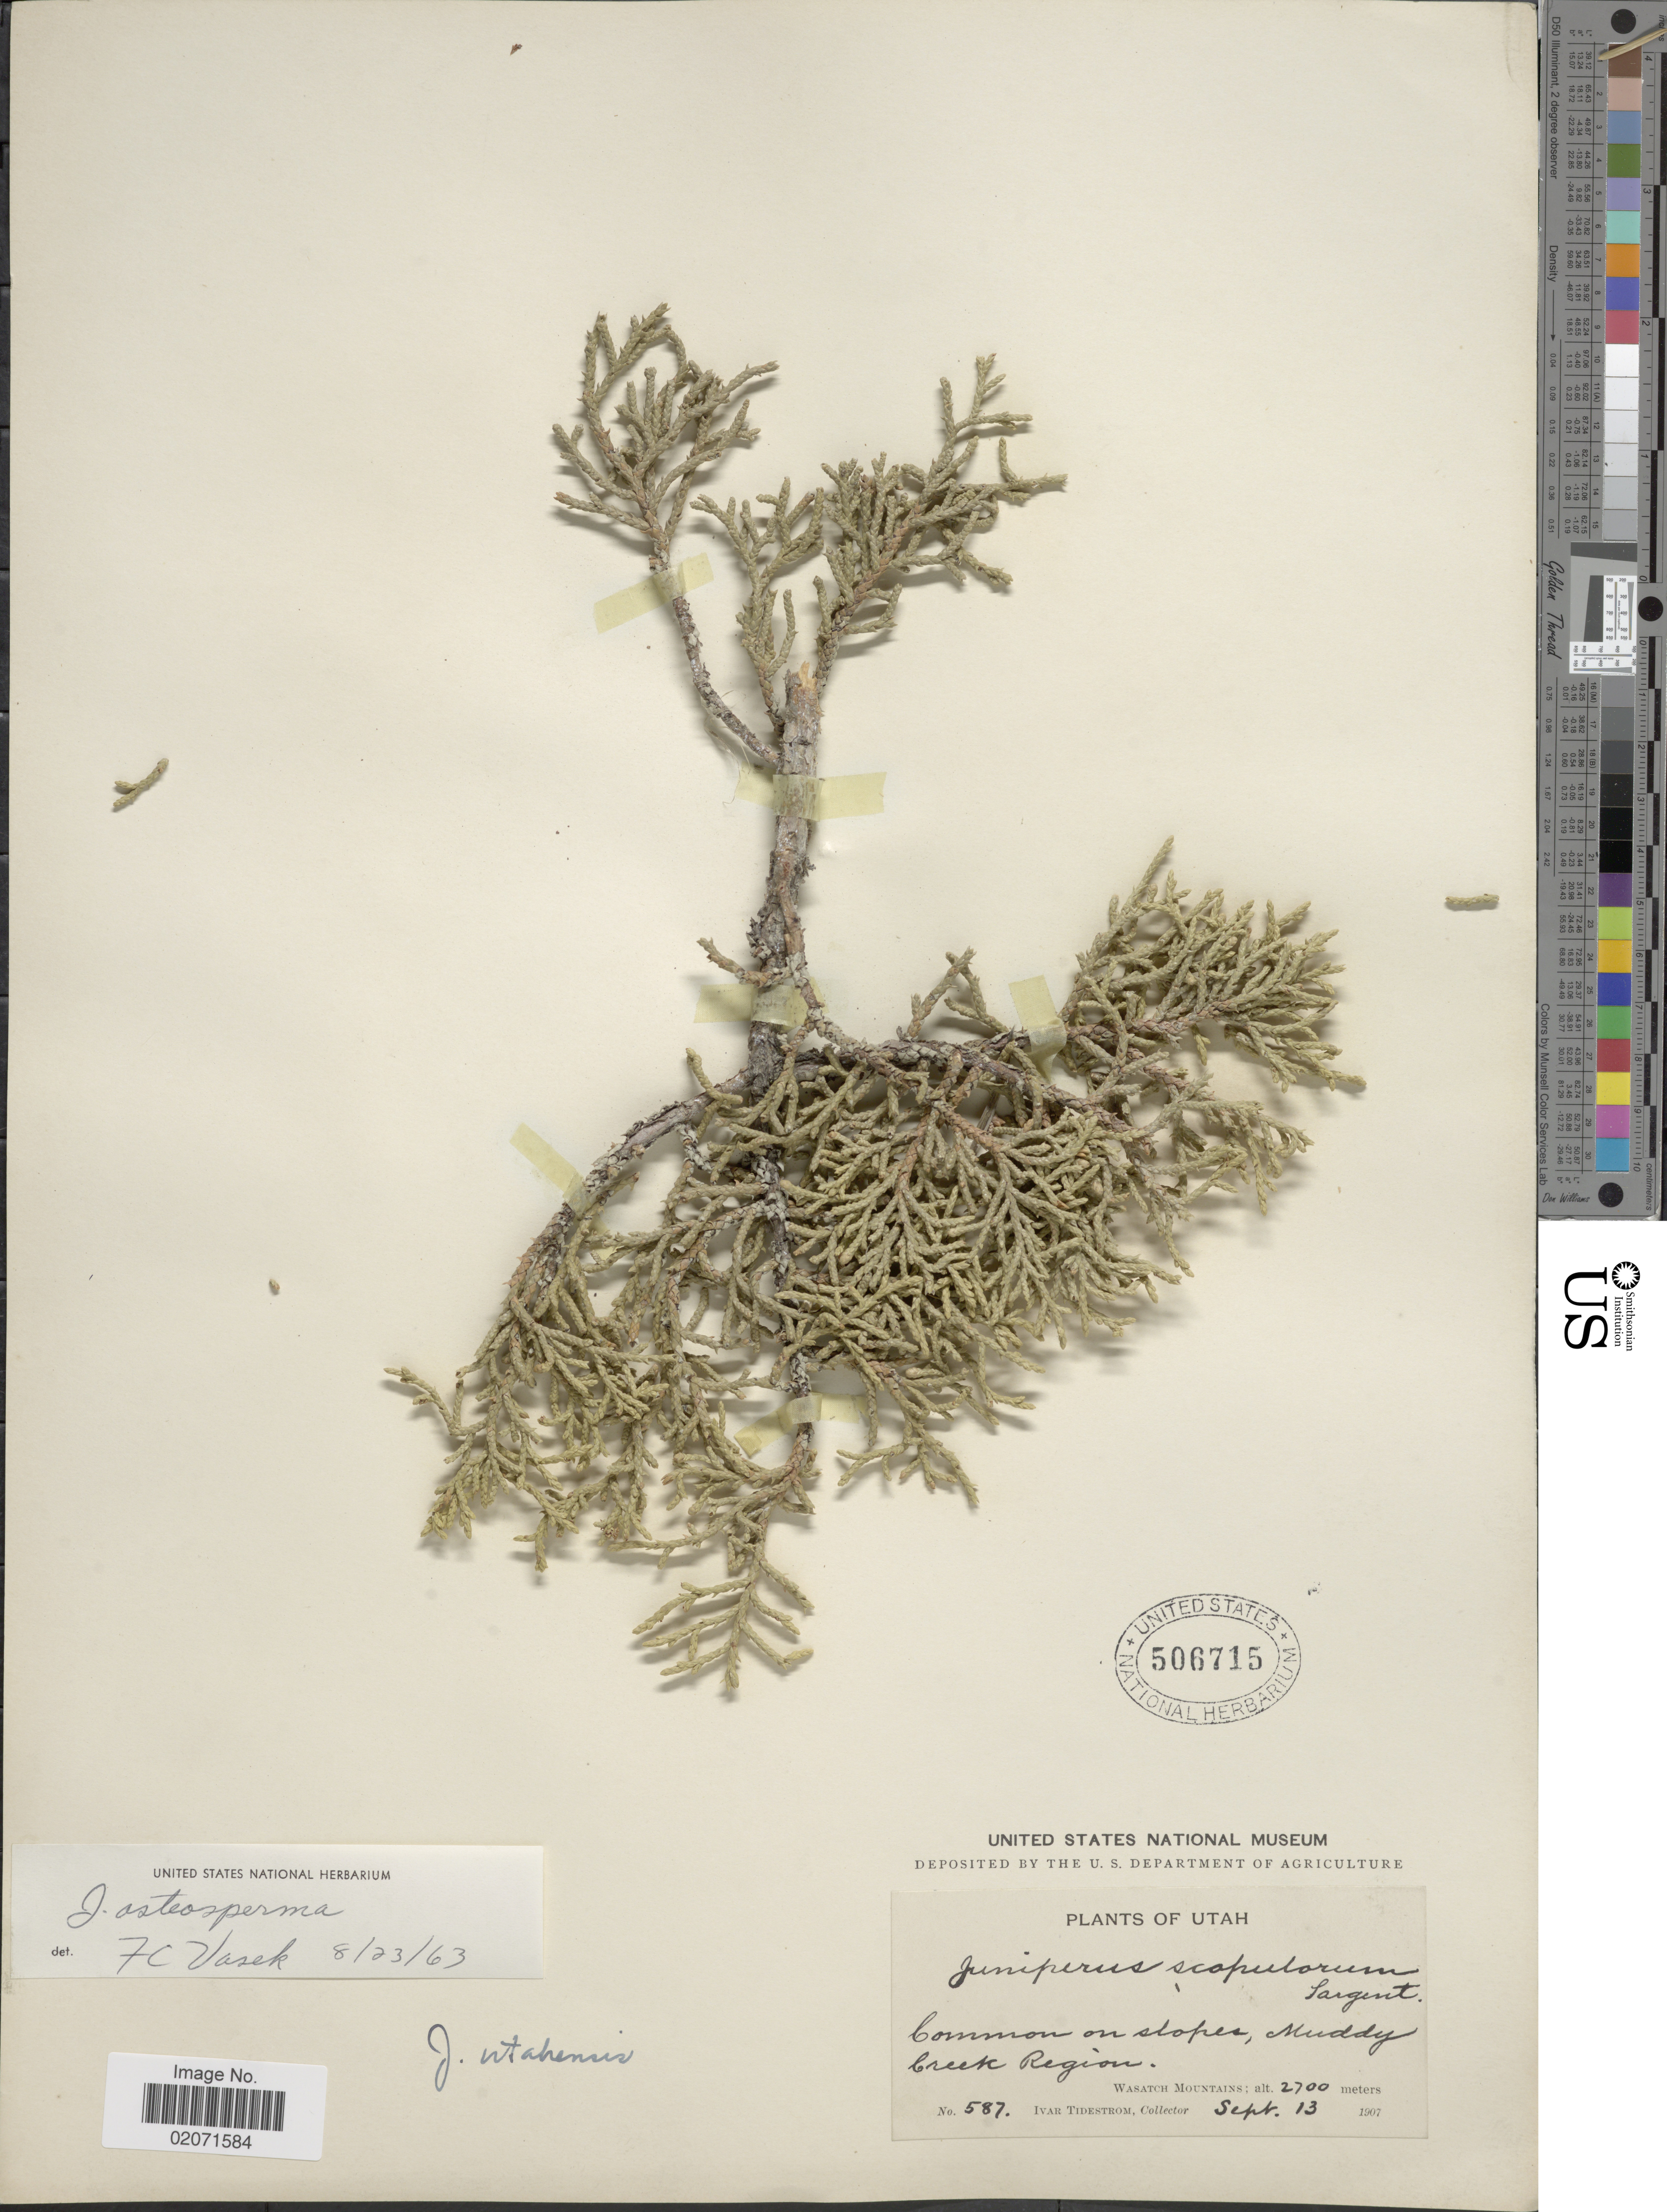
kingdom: Plantae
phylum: Tracheophyta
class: Pinopsida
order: Pinales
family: Cupressaceae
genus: Juniperus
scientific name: Juniperus osteosperma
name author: (Torr.) Little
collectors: I. F. Tidestrom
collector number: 587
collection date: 1907-09-13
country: United States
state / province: Utah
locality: Common on slopes, Muddy Creek Region. Wasatch Mountains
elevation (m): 2700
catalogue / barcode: US 506715